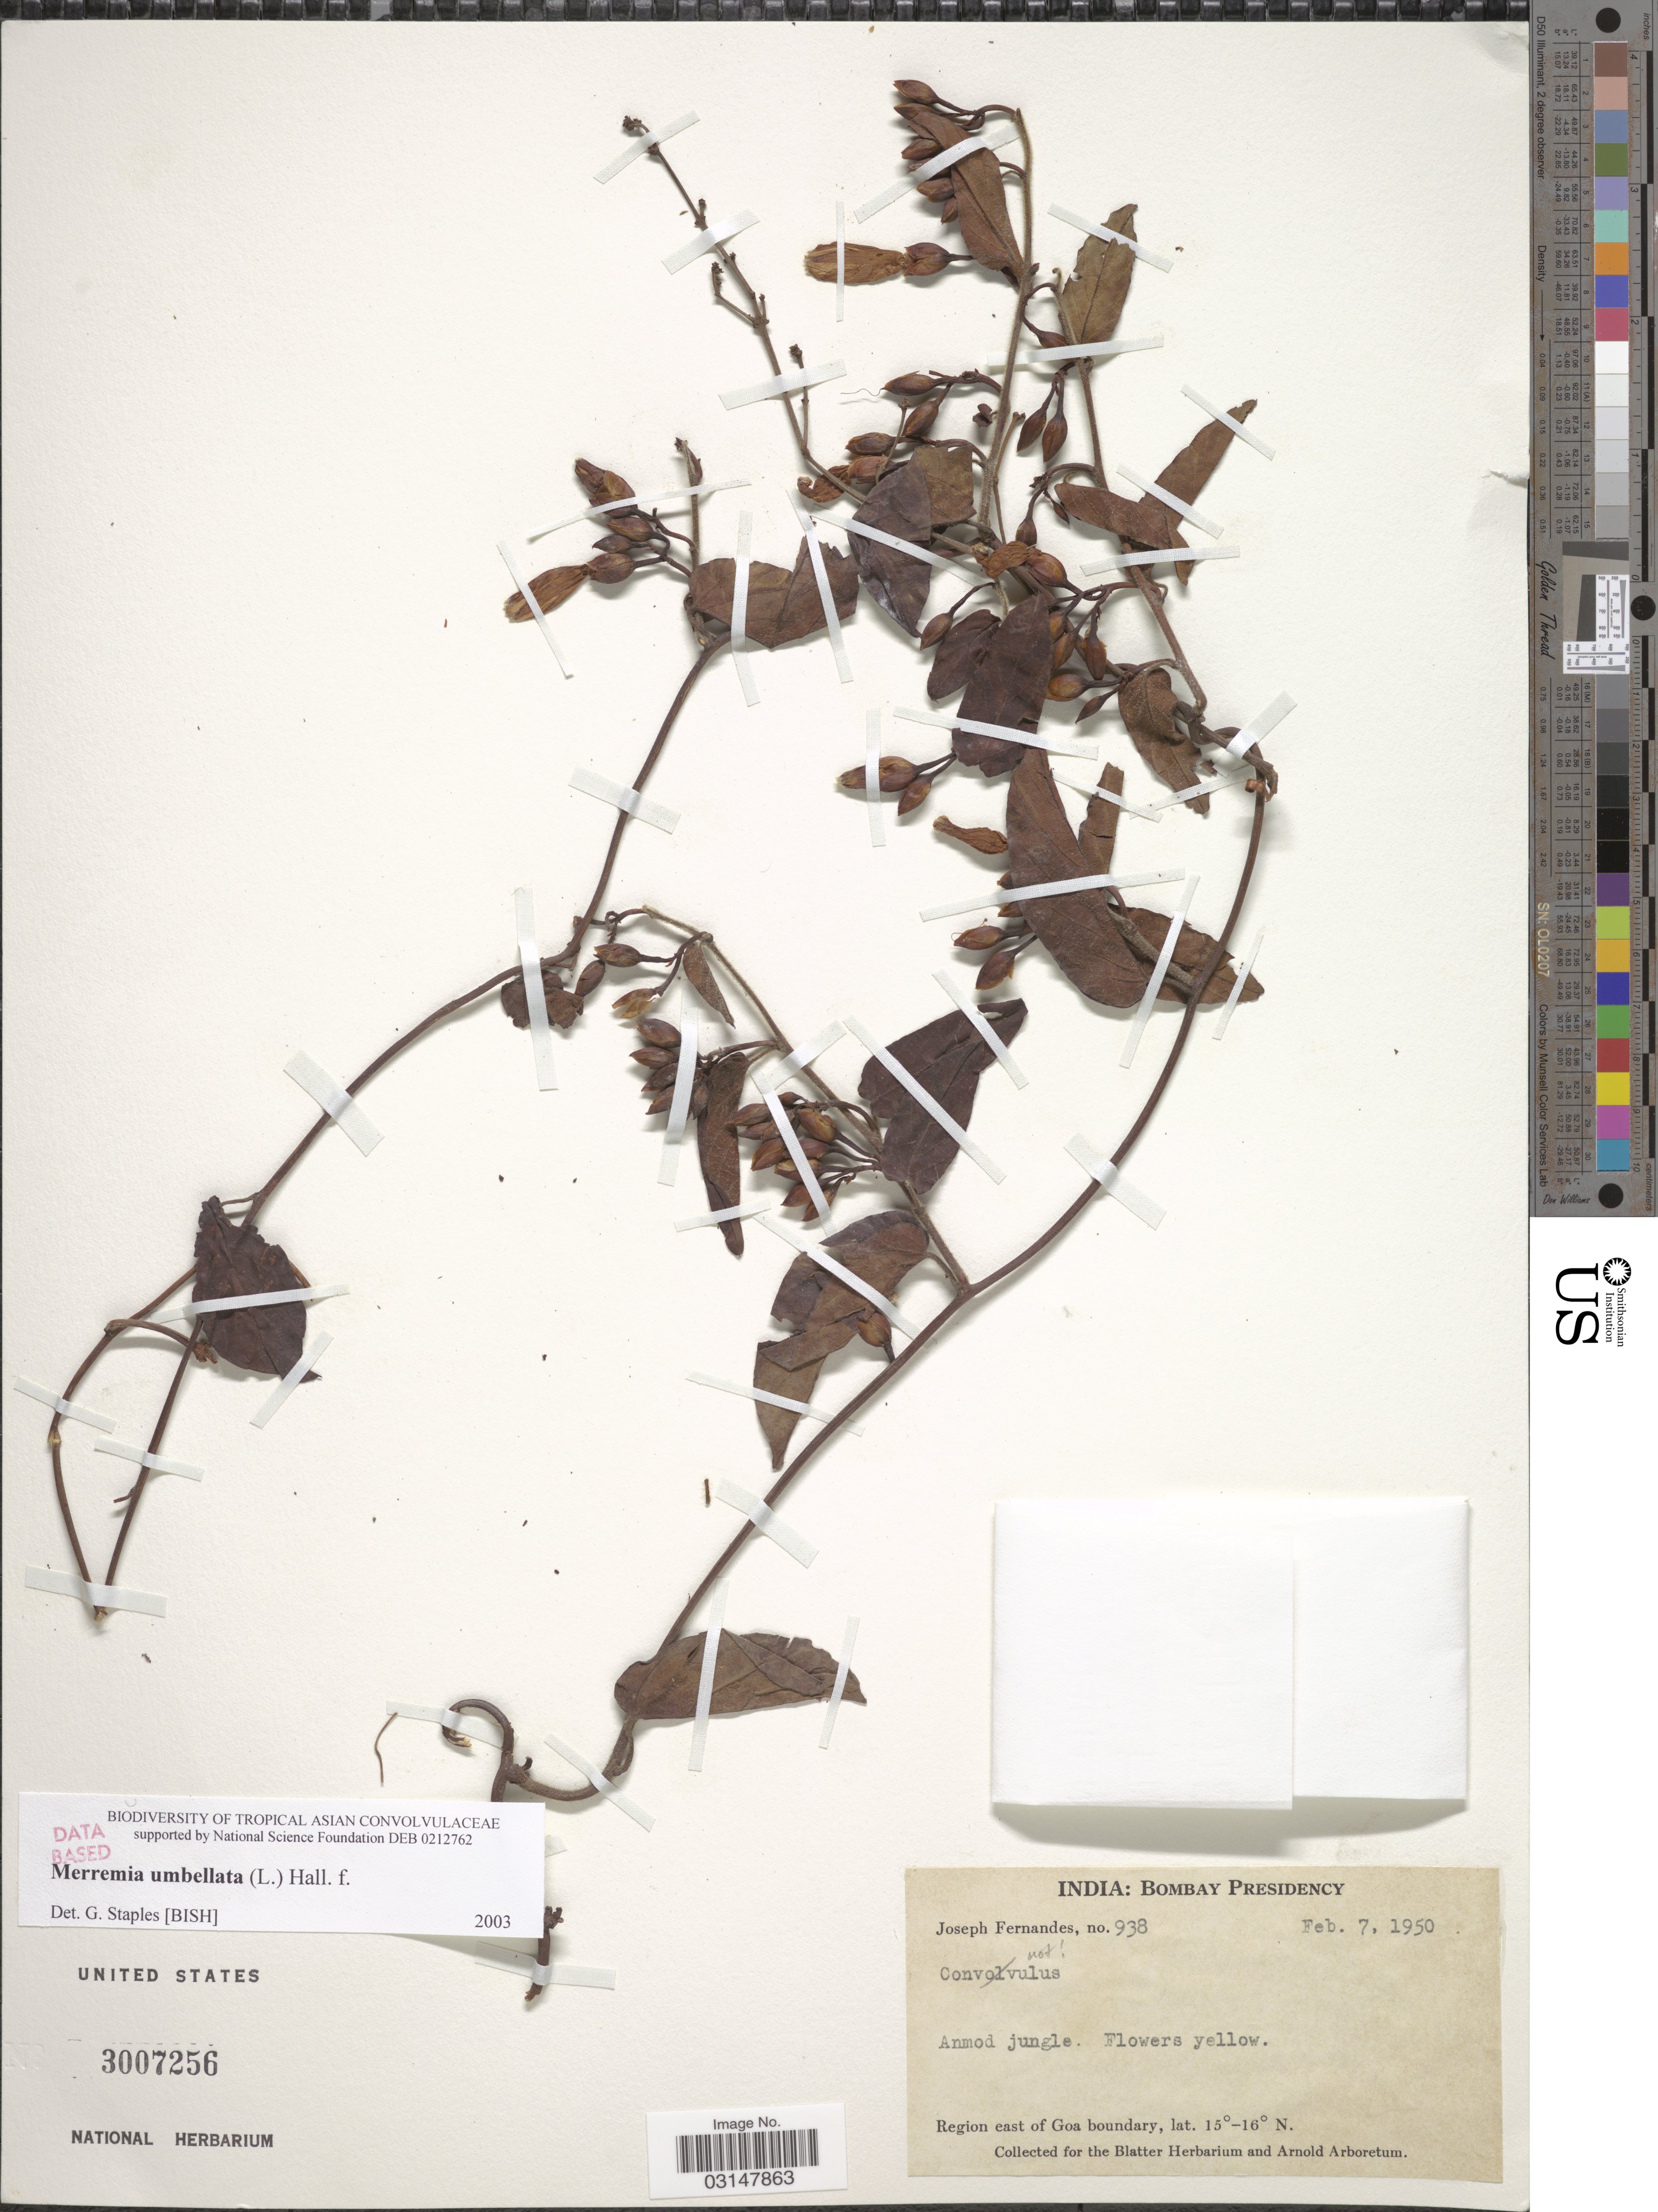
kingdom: Plantae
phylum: Tracheophyta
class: Magnoliopsida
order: Solanales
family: Convolvulaceae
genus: Camonea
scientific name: Camonea pilosa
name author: (Houtt.) A. R. Simões & Staples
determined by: Strong, Mark T., (BOT), Smithsonian Institution - National Museum of Natural History (UNITED STATES)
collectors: J. Fernandes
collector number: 938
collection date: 1950-02-07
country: India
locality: Bombay Presidency. Region east of Goa boundary. Anmod jungle.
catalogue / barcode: US 3007256